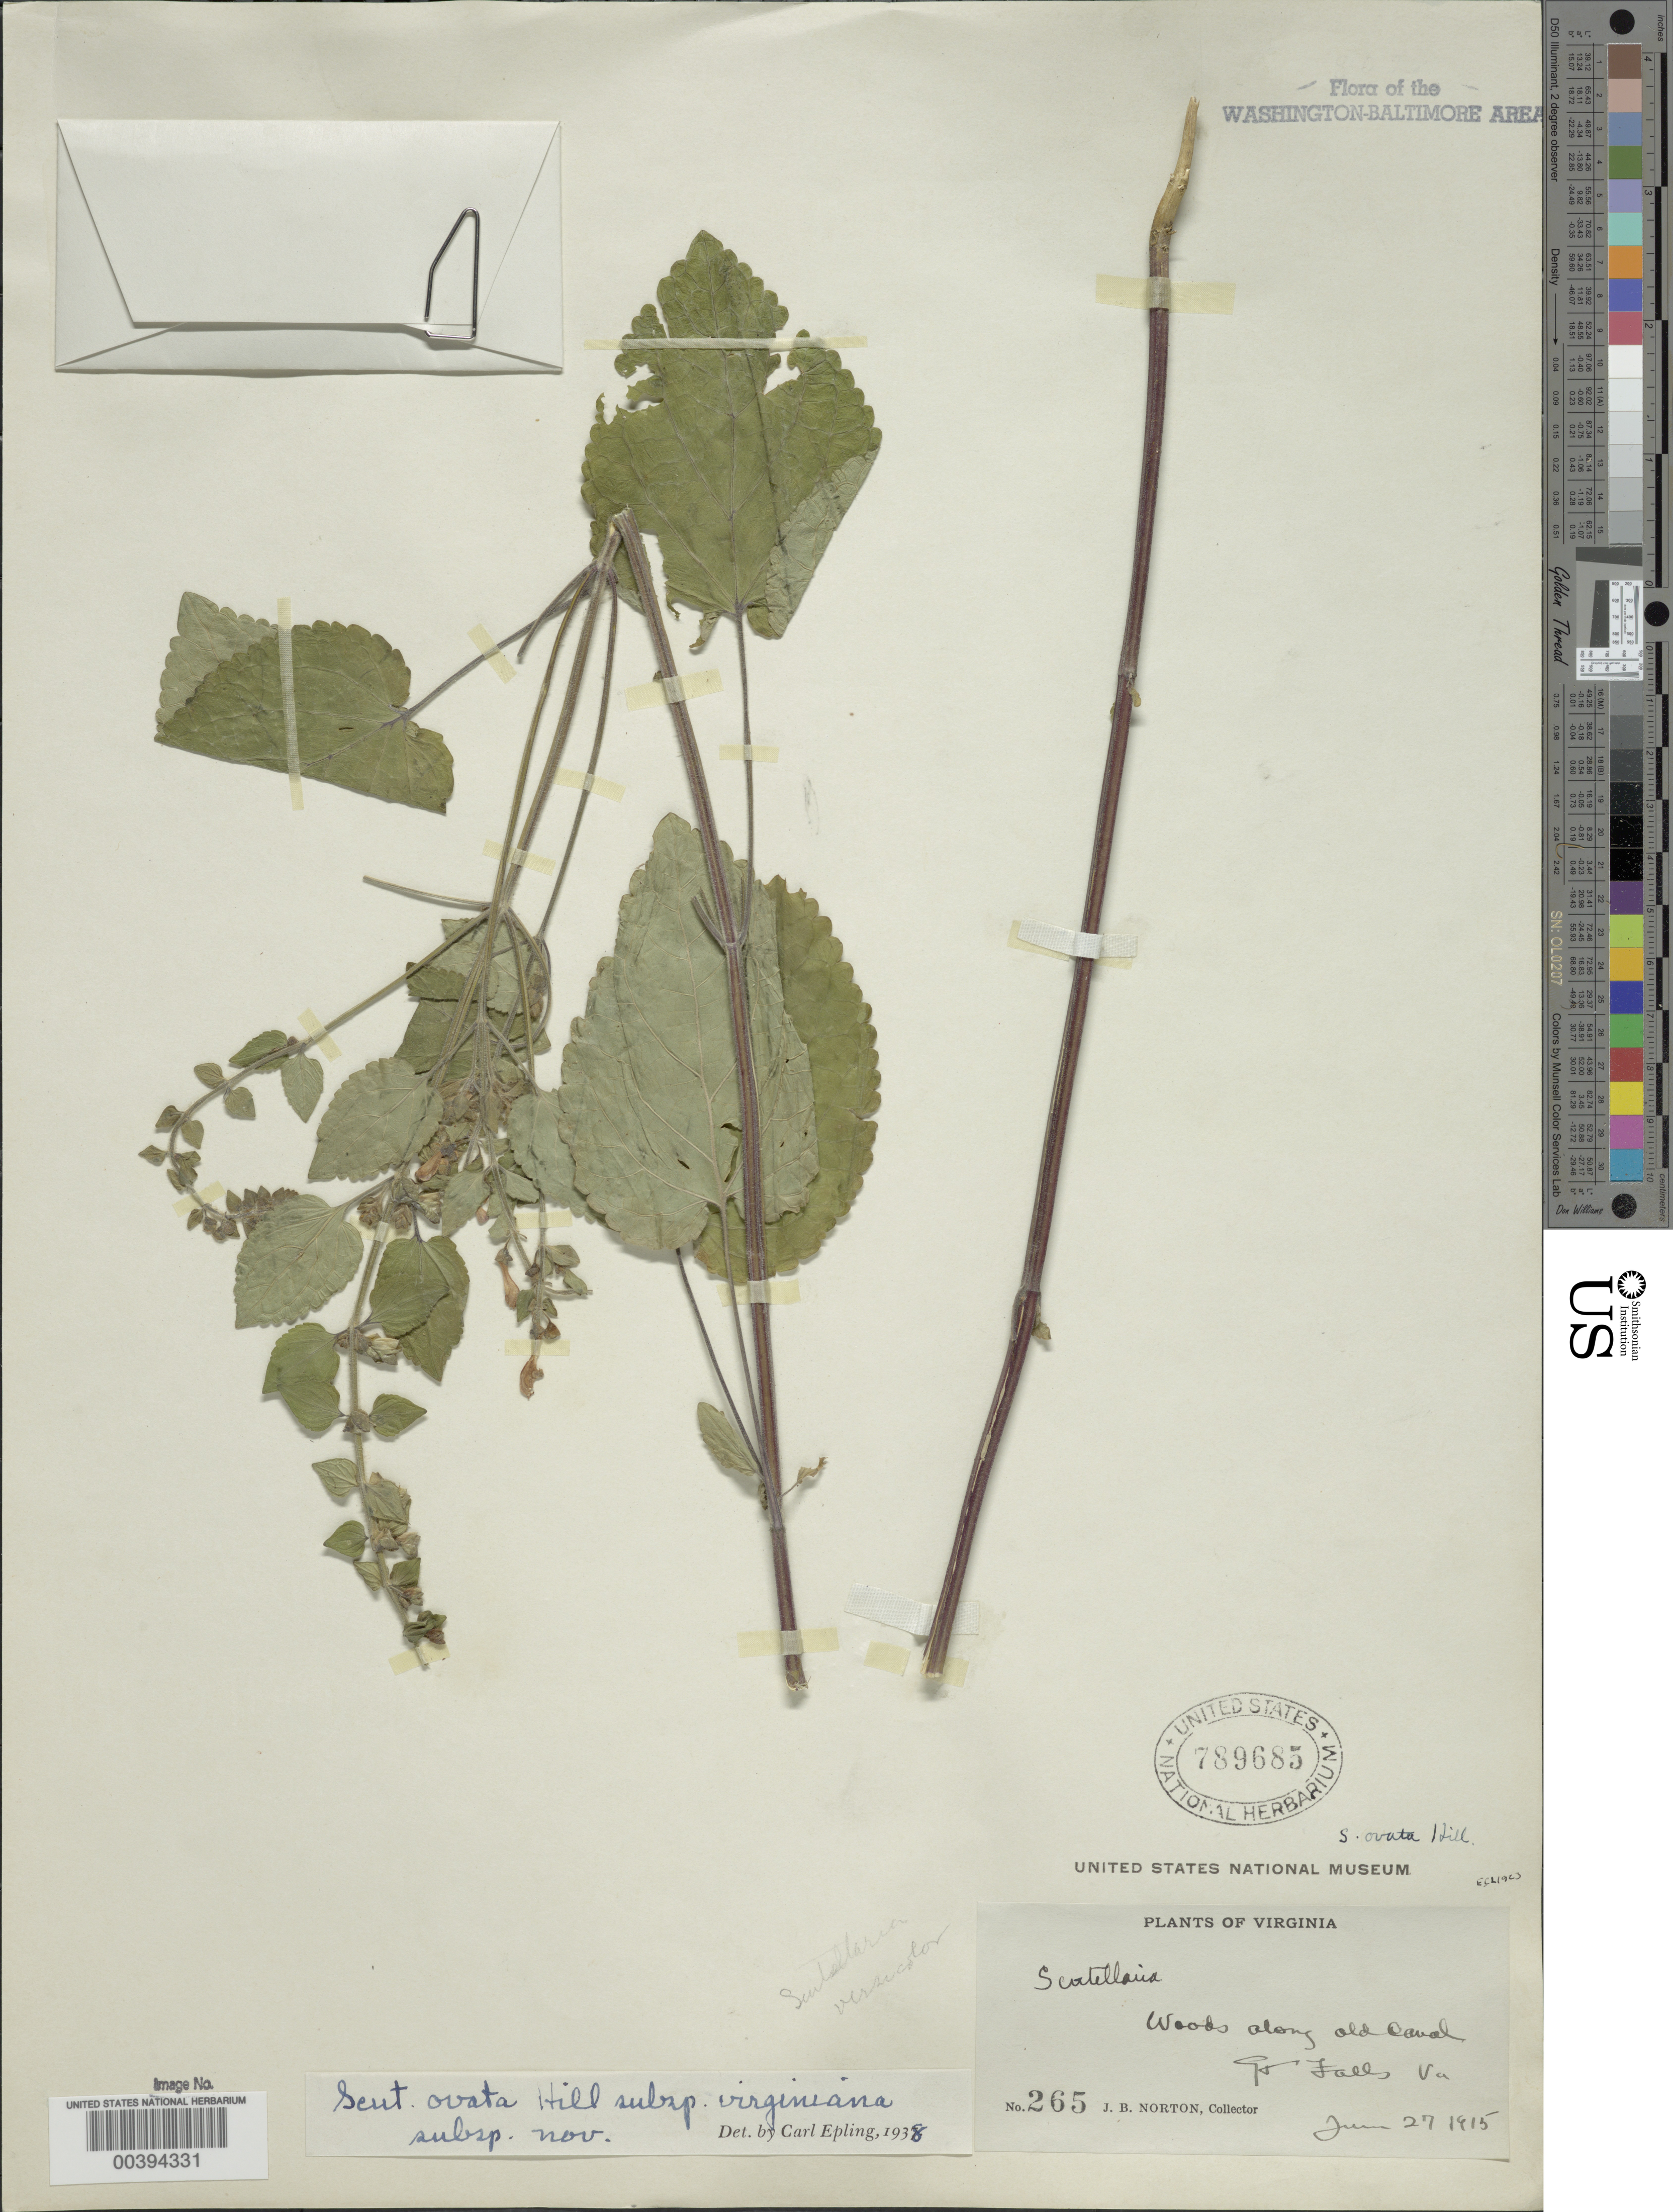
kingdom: Plantae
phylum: Tracheophyta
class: Magnoliopsida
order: Lamiales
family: Lamiaceae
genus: Scutellaria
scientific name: Scutellaria ovata var. versicolor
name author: (Nutt.) Fernald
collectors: J. Norton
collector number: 265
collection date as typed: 27 Jun 1915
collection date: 1915-06-27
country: United States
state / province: Virginia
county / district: Fairfax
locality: Great Falls C. and O. Canal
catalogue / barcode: US 789685